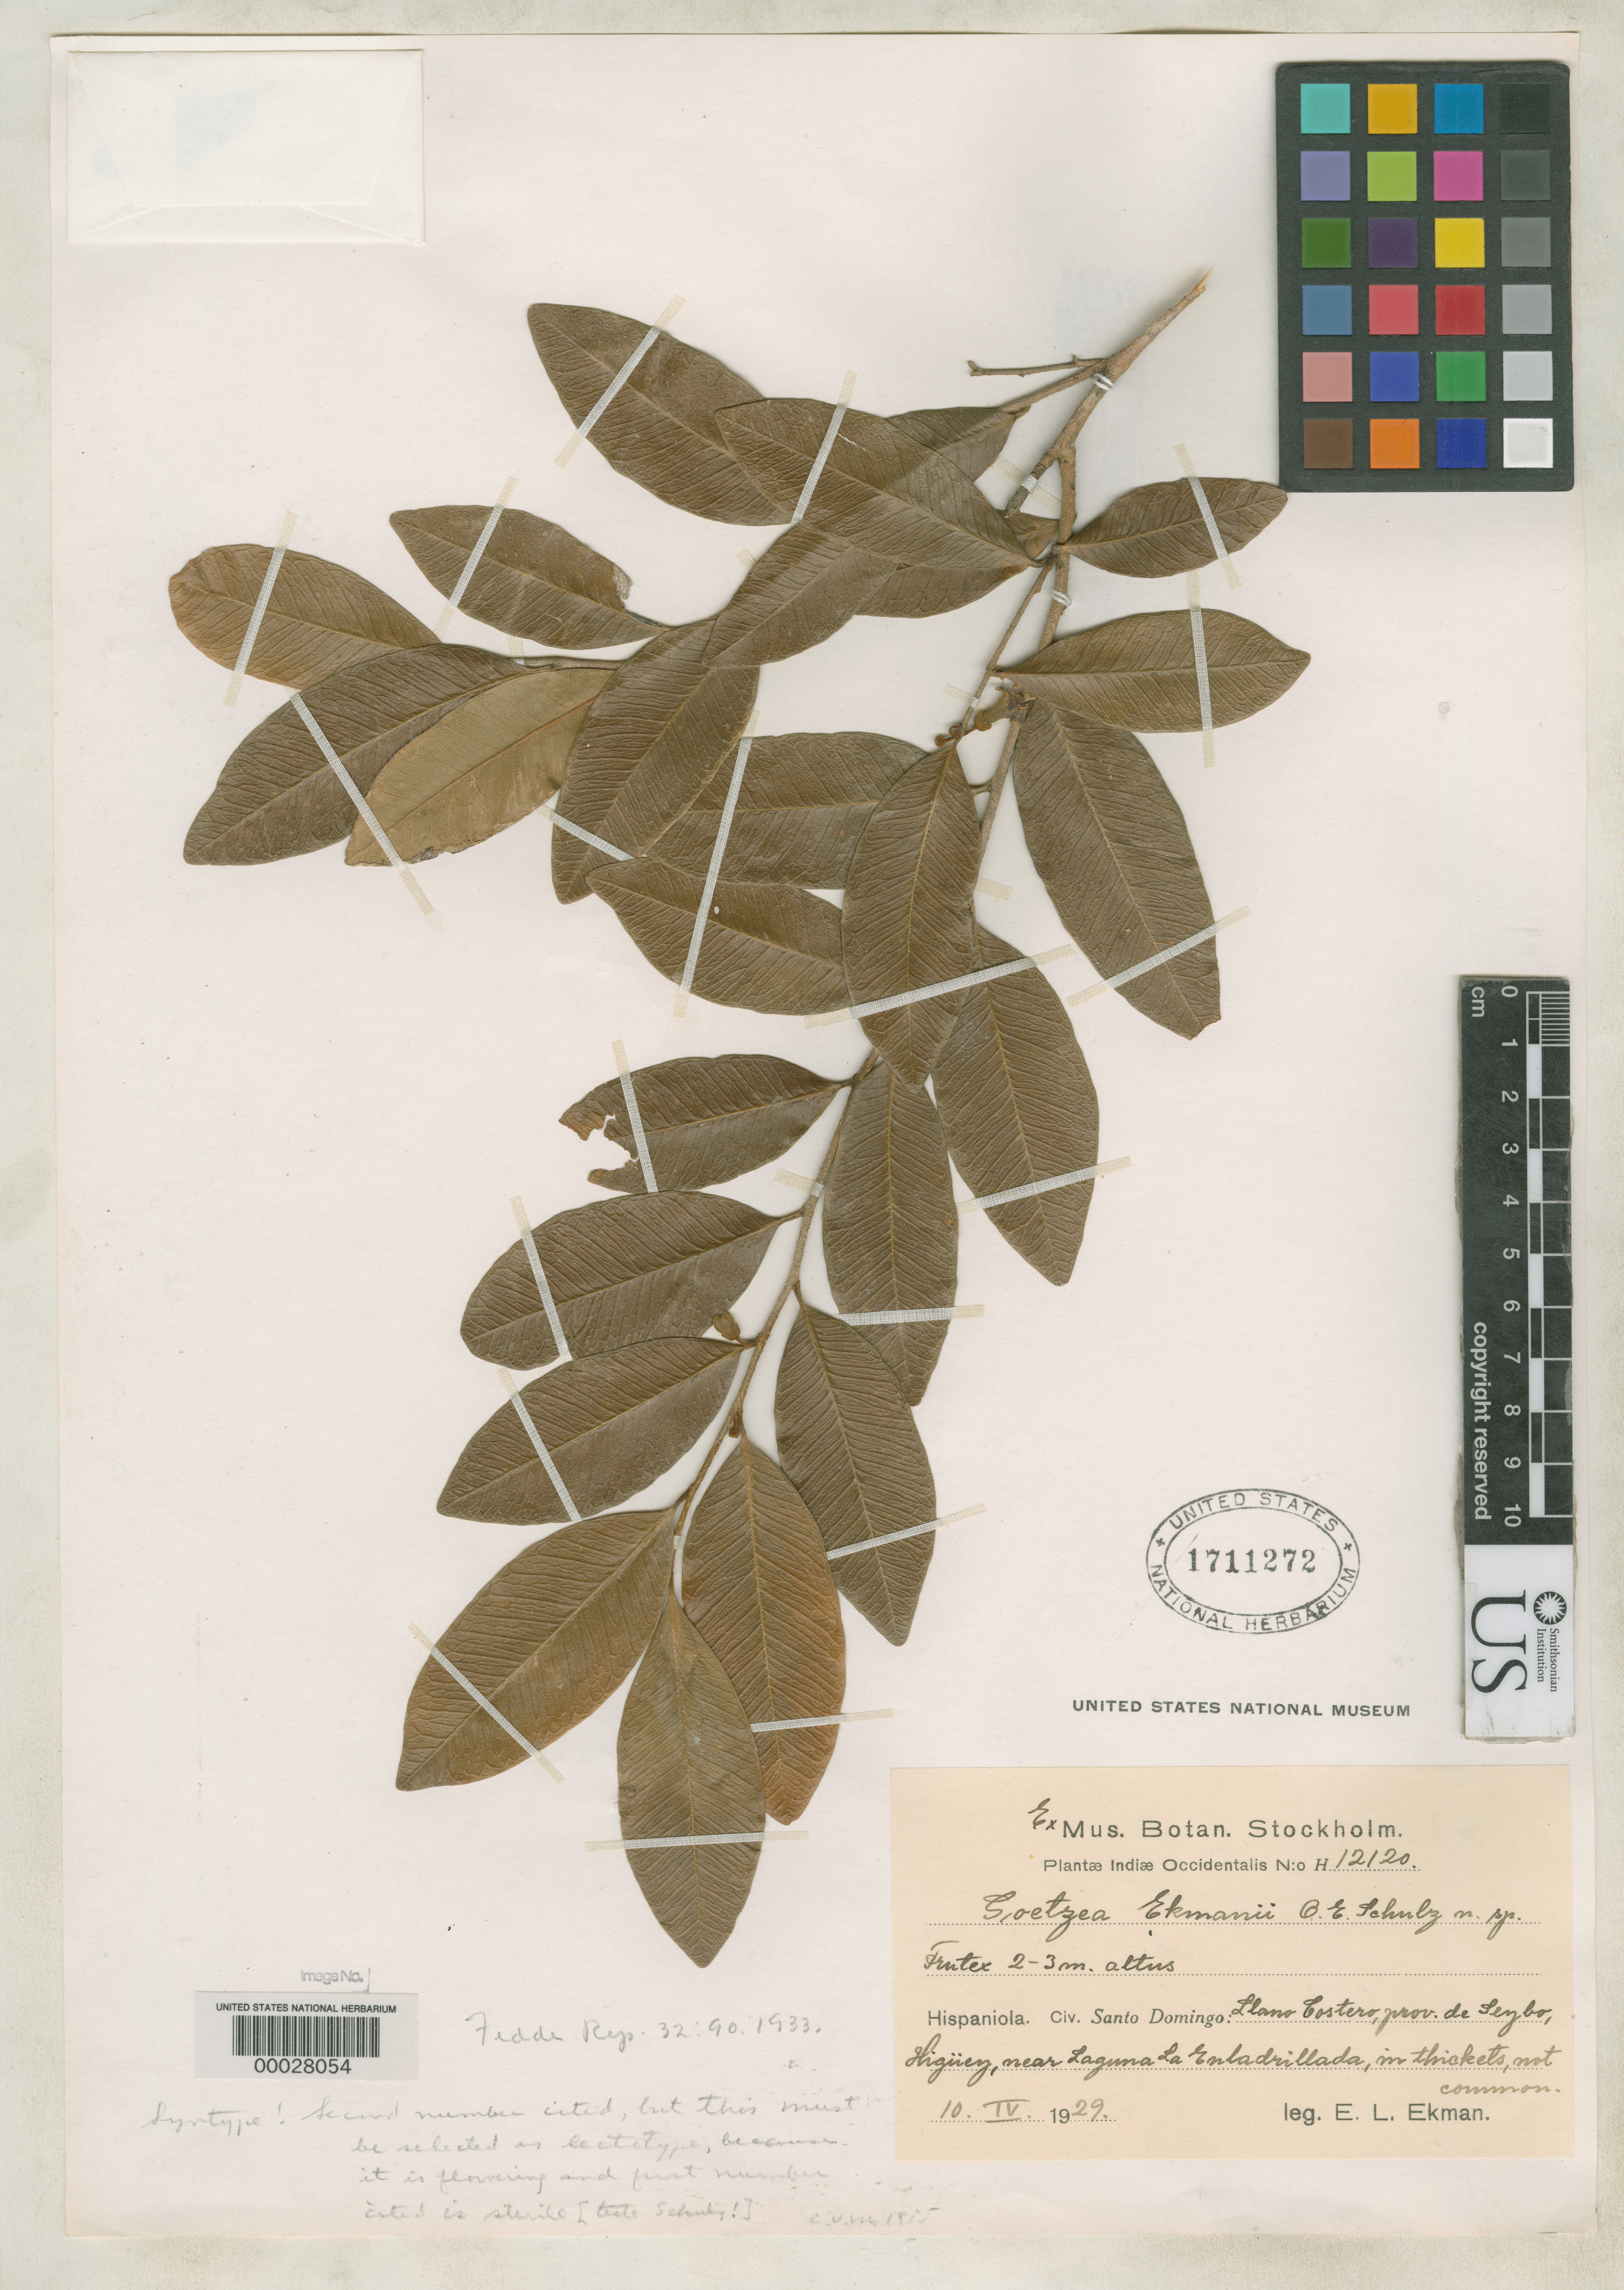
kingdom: Plantae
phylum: Tracheophyta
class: Magnoliopsida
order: Solanales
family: Solanaceae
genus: Goetzea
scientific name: Goetzea ekmanii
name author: O.E. Schulz in O.C. Schmidt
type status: Syntype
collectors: E. L. Ekman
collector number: H 12120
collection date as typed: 10 Apr 1929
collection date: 1929-04-10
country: Haiti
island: Hispaniola Island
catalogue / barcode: US 1711272